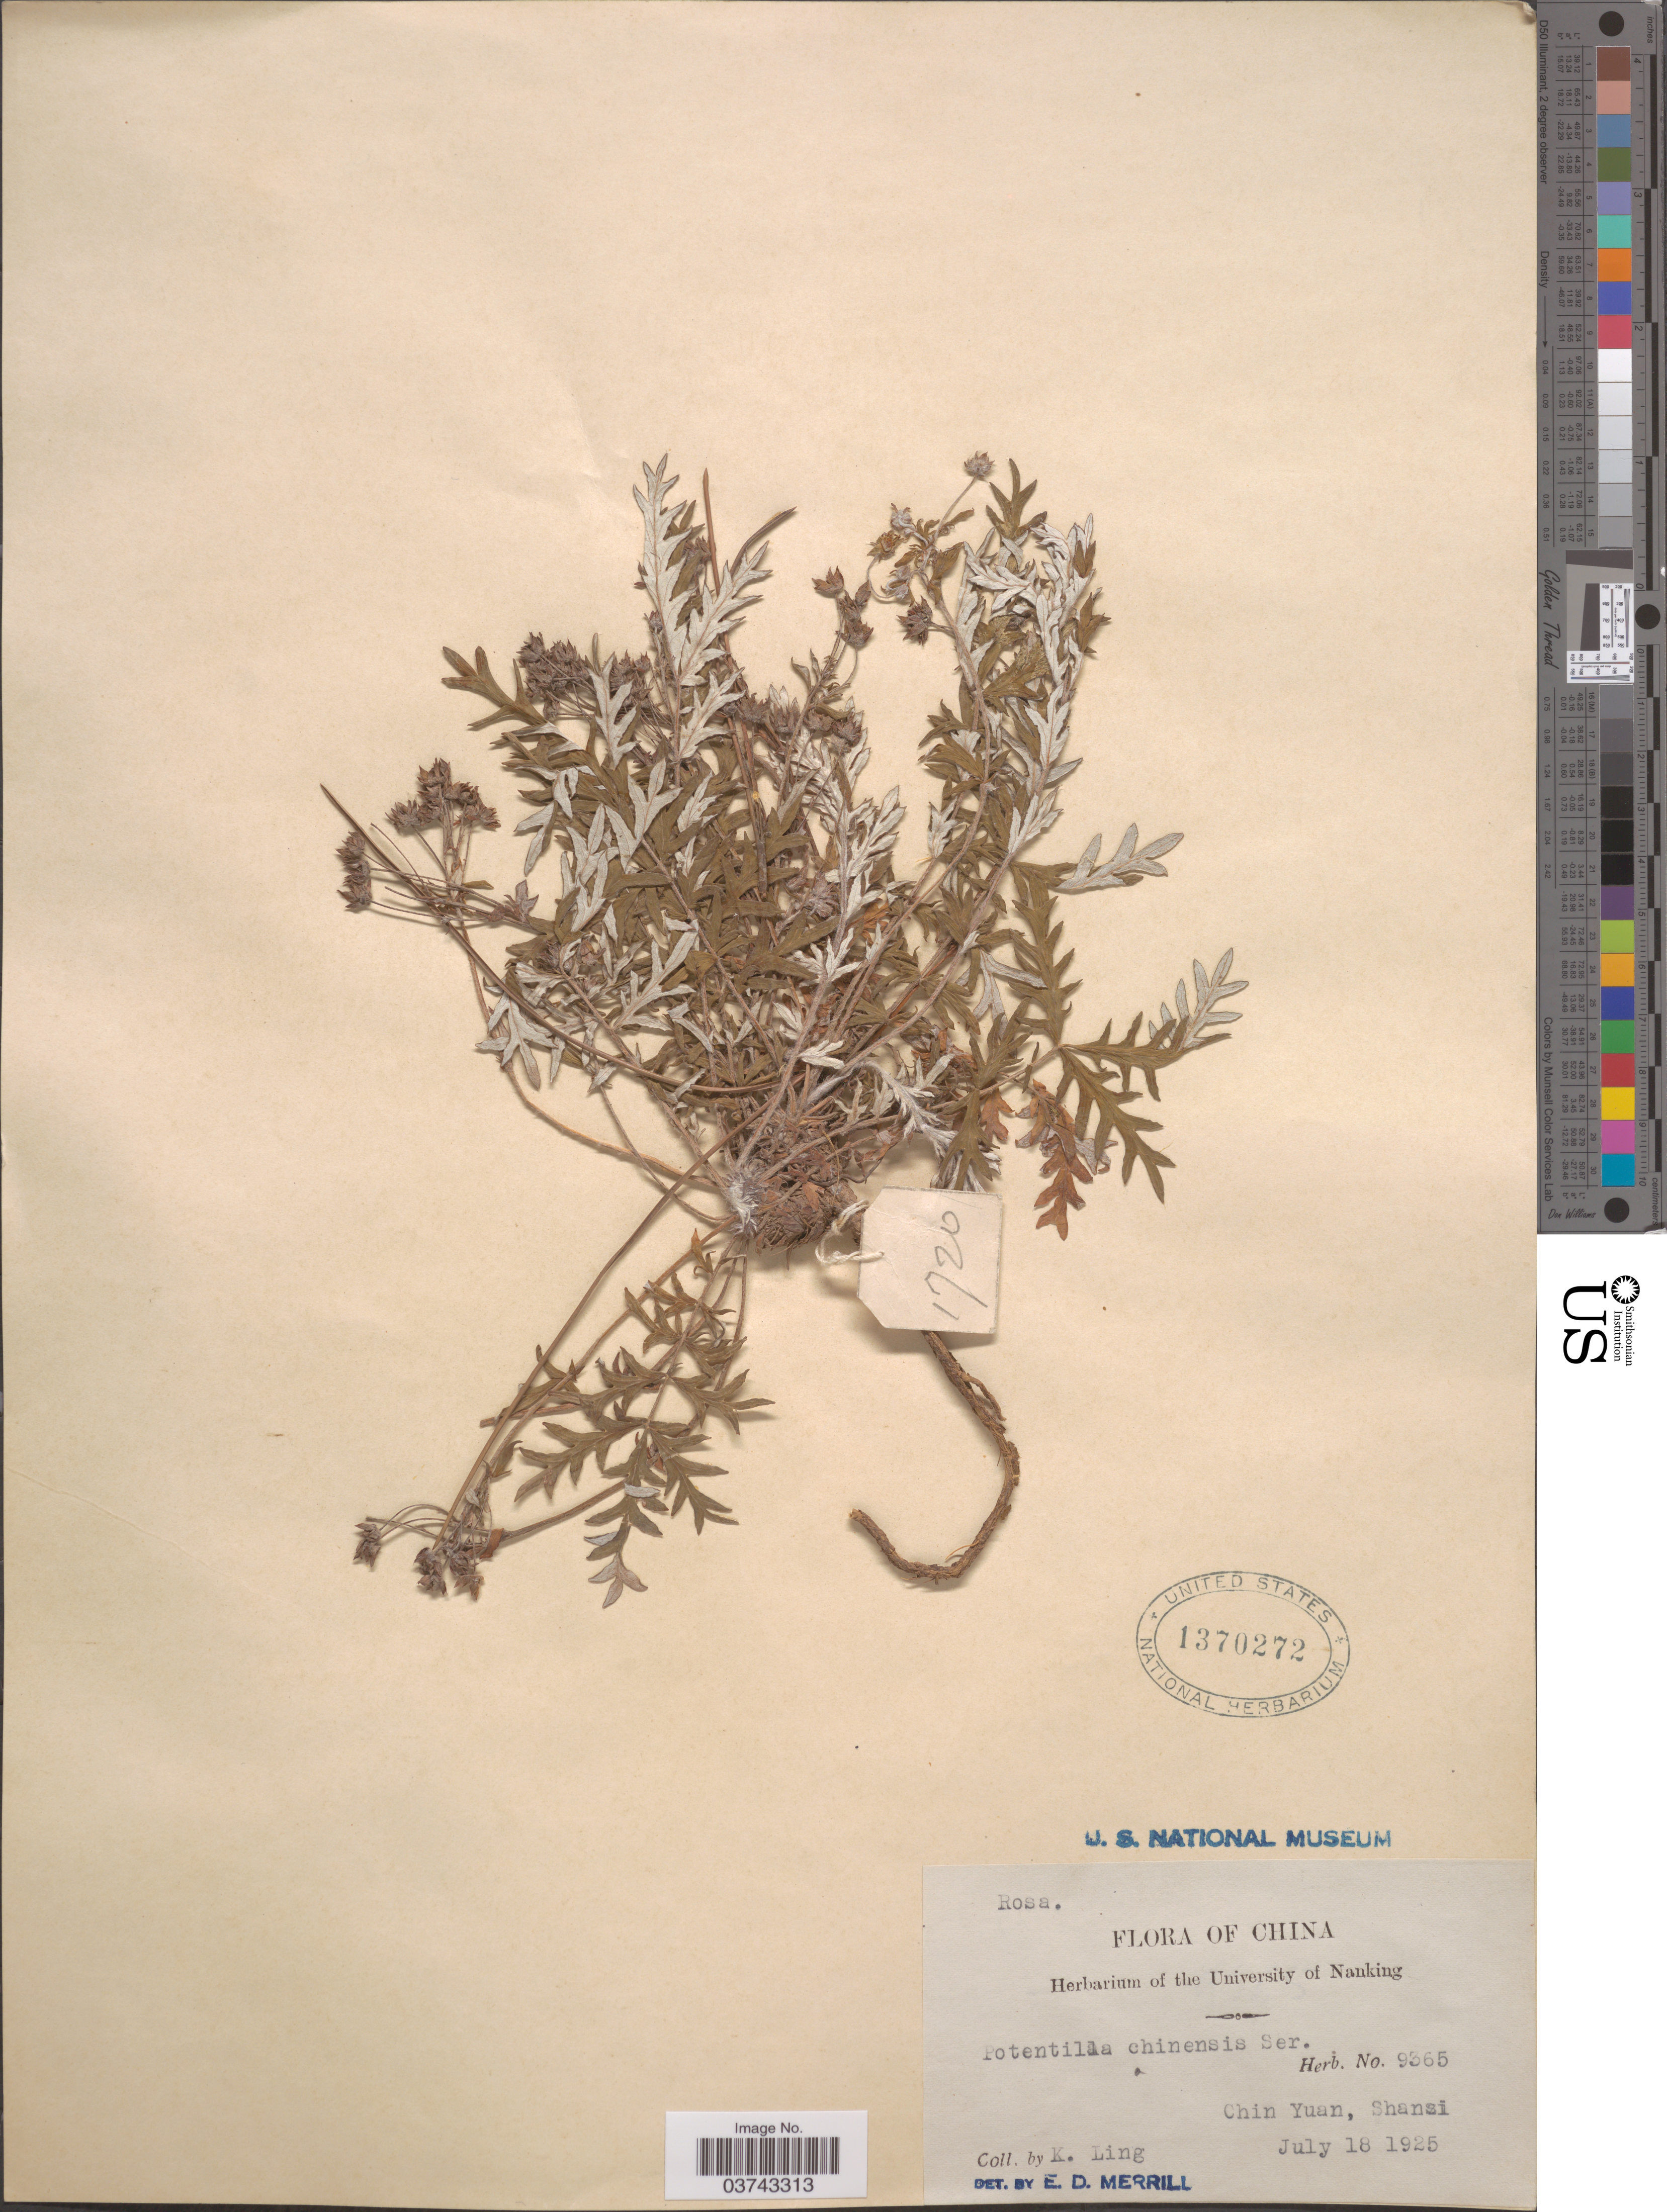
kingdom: Plantae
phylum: Tracheophyta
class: Magnoliopsida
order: Rosales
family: Rosaceae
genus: Potentilla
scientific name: Potentilla chinensis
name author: Ser.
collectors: K. Ling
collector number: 9365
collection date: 1925-07-18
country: China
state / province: Shanxi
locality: Chin Yuan, Shansi.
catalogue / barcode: US 1370272